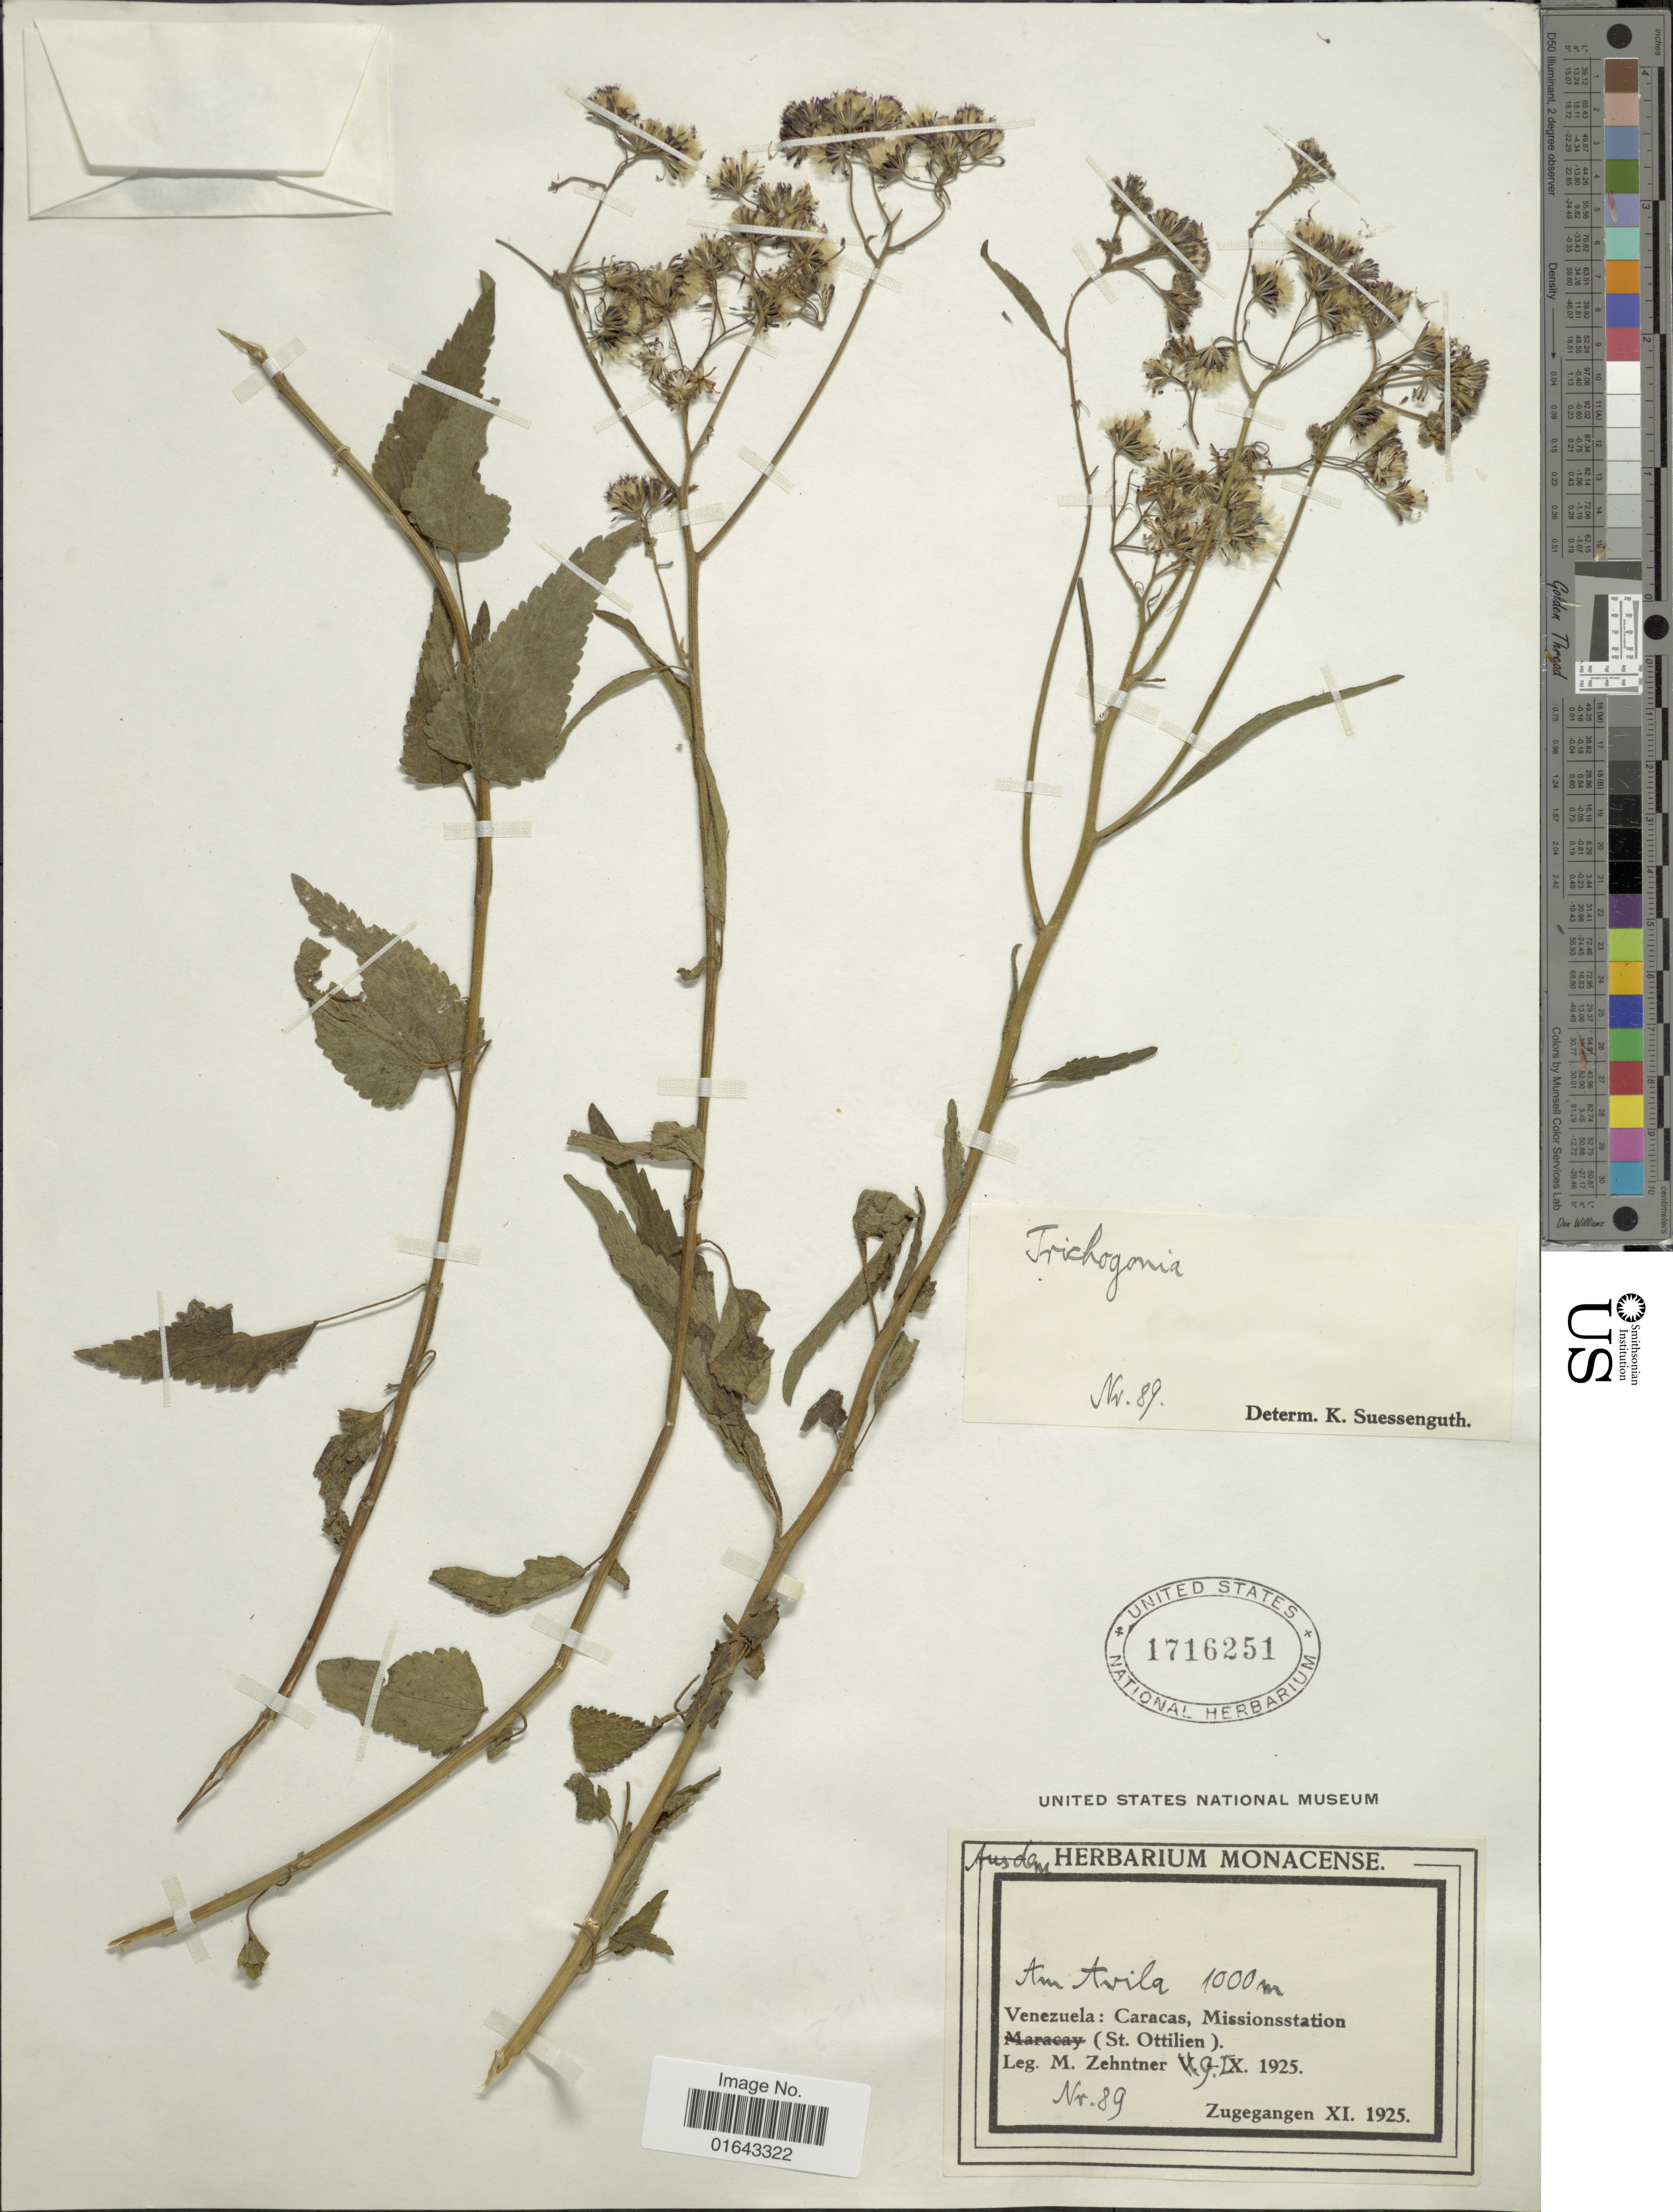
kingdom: Plantae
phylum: Tracheophyta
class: Magnoliopsida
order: Asterales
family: Asteraceae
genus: Trichogonia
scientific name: Trichogonia rhadinocarpa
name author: B.L. Rob.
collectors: M. Zehntner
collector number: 89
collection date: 1925-09-09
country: Venezuela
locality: Am Avila. Caracas, Missionsstation (St. Ottilien)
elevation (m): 1000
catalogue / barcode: US 1716251